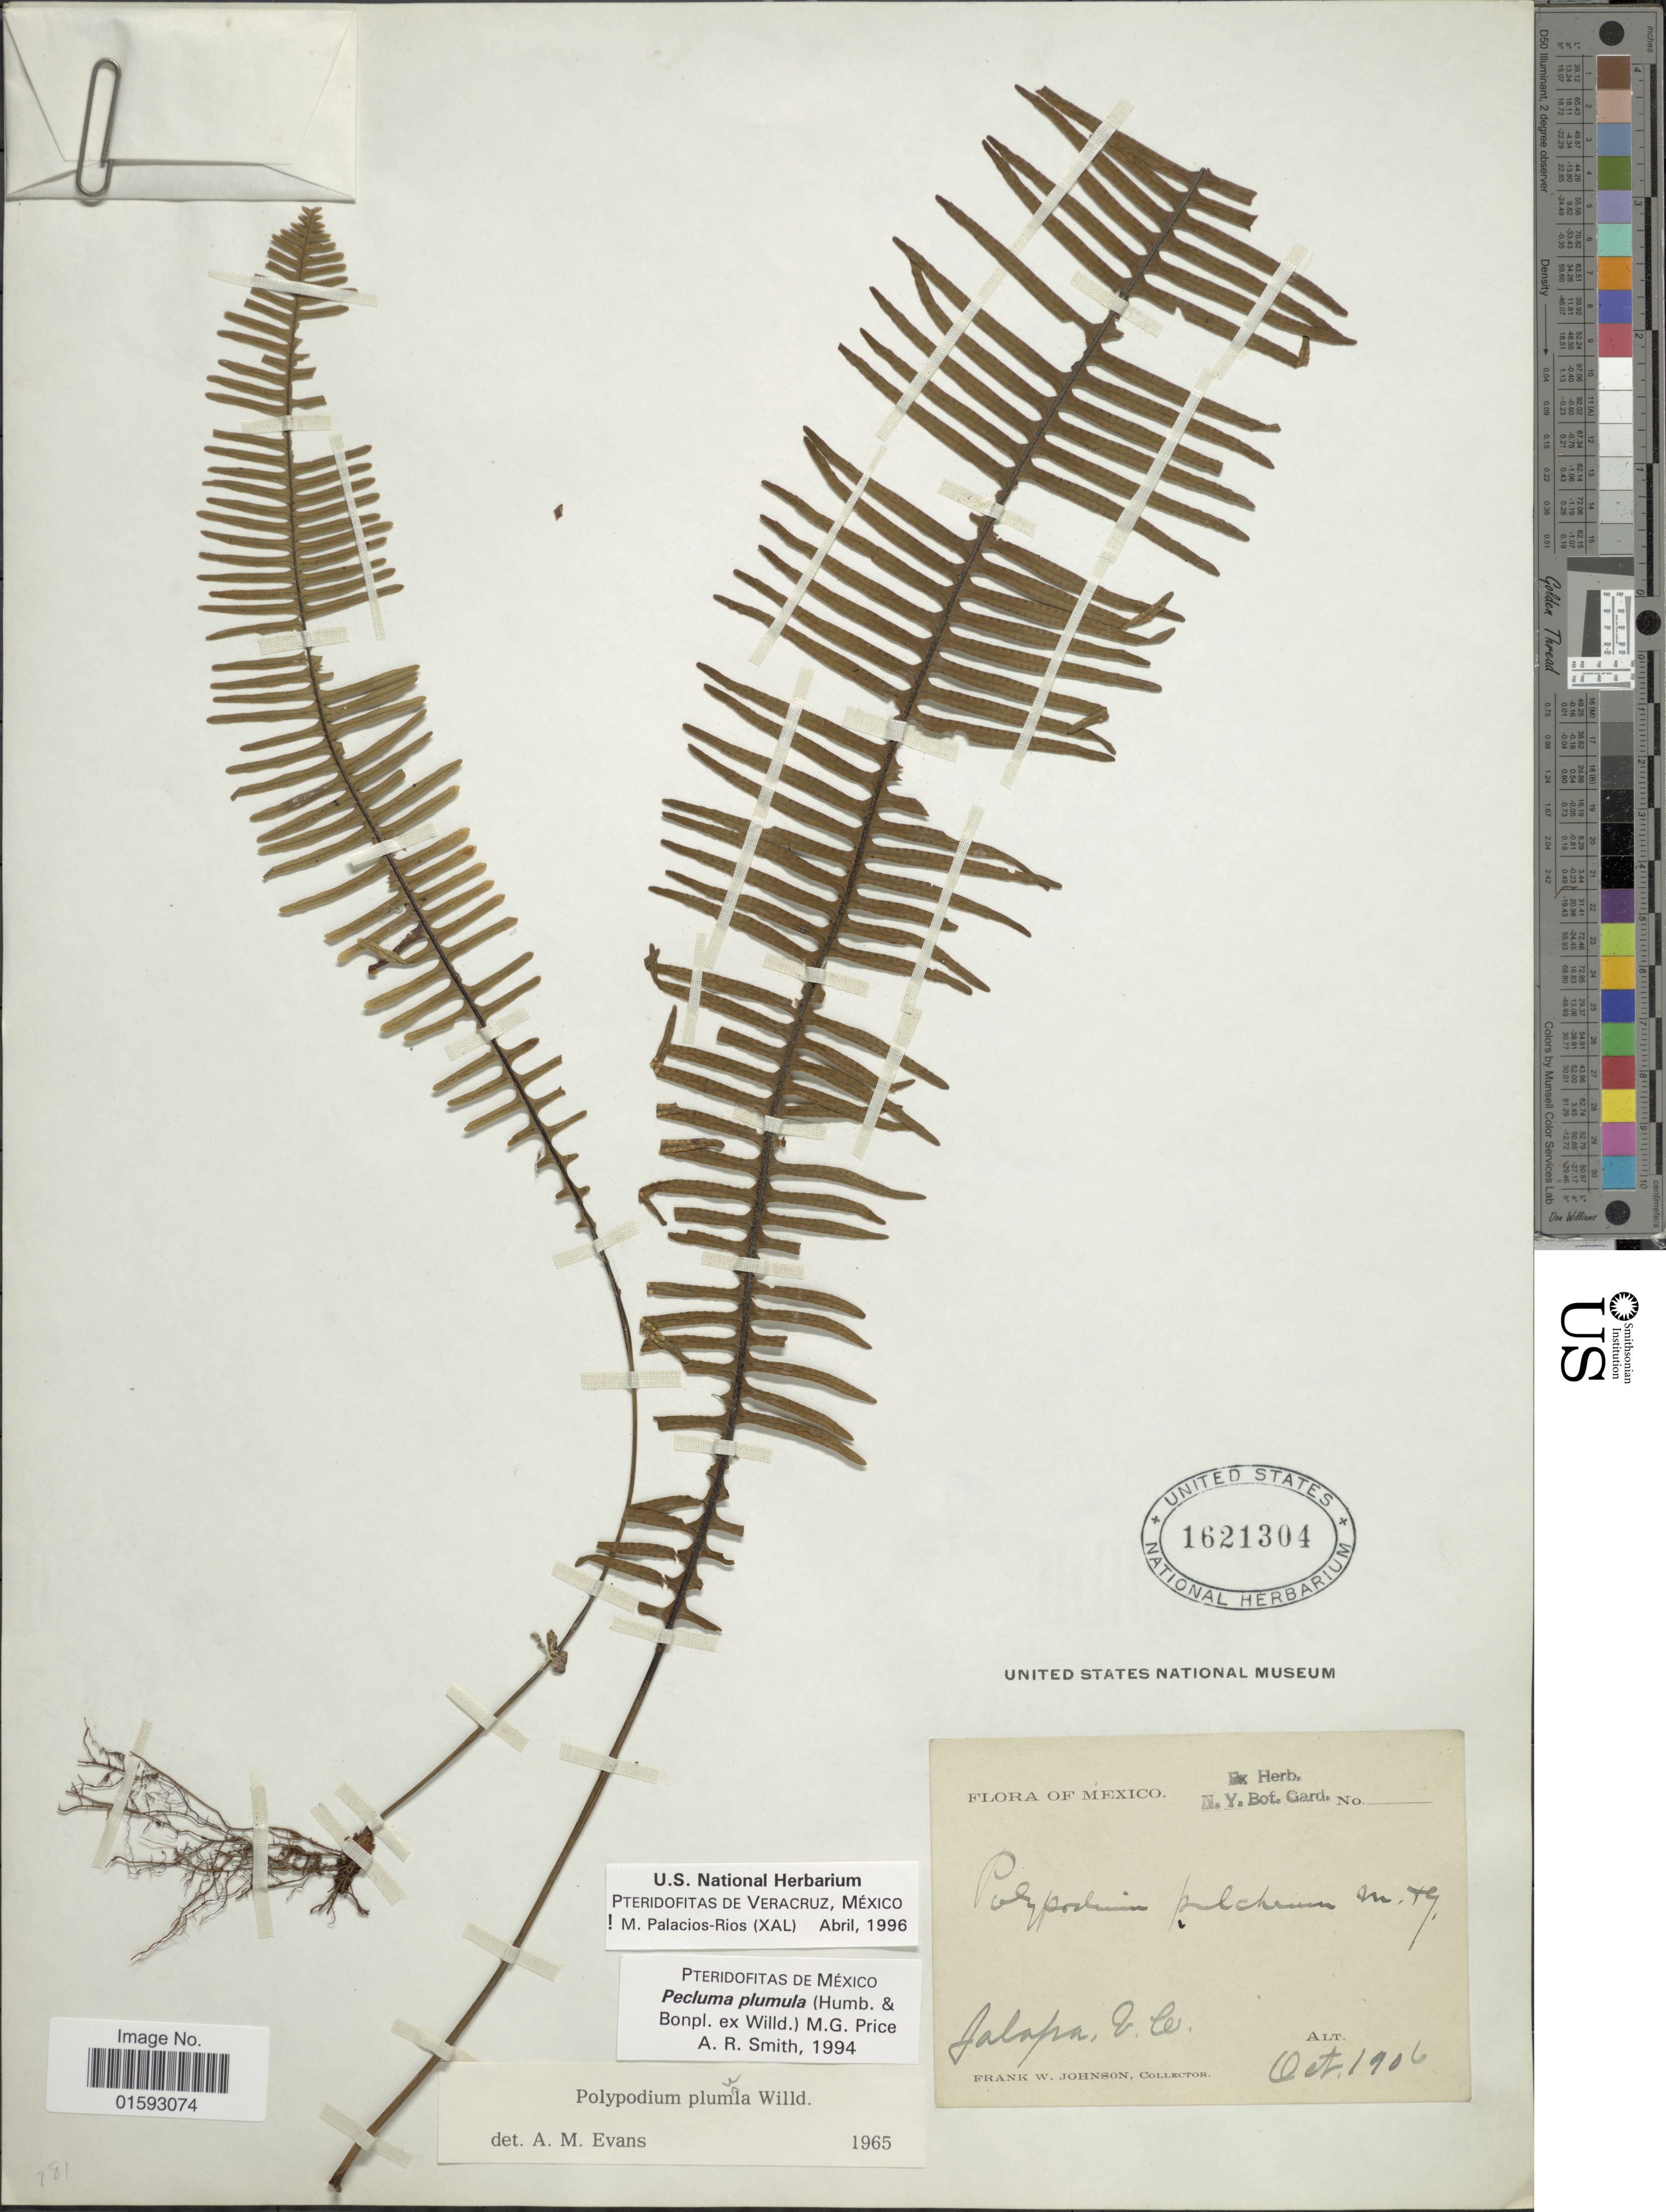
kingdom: Plantae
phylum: Tracheophyta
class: Polypodiopsida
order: Polypodiales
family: Polypodiaceae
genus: Pecluma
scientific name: Pecluma plumula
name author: (Humb. & Bonpl. ex Willd.) M.G. Price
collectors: F. W. Johnson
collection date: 1906-10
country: Mexico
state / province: Veracruz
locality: Jalapa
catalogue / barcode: US 1621304